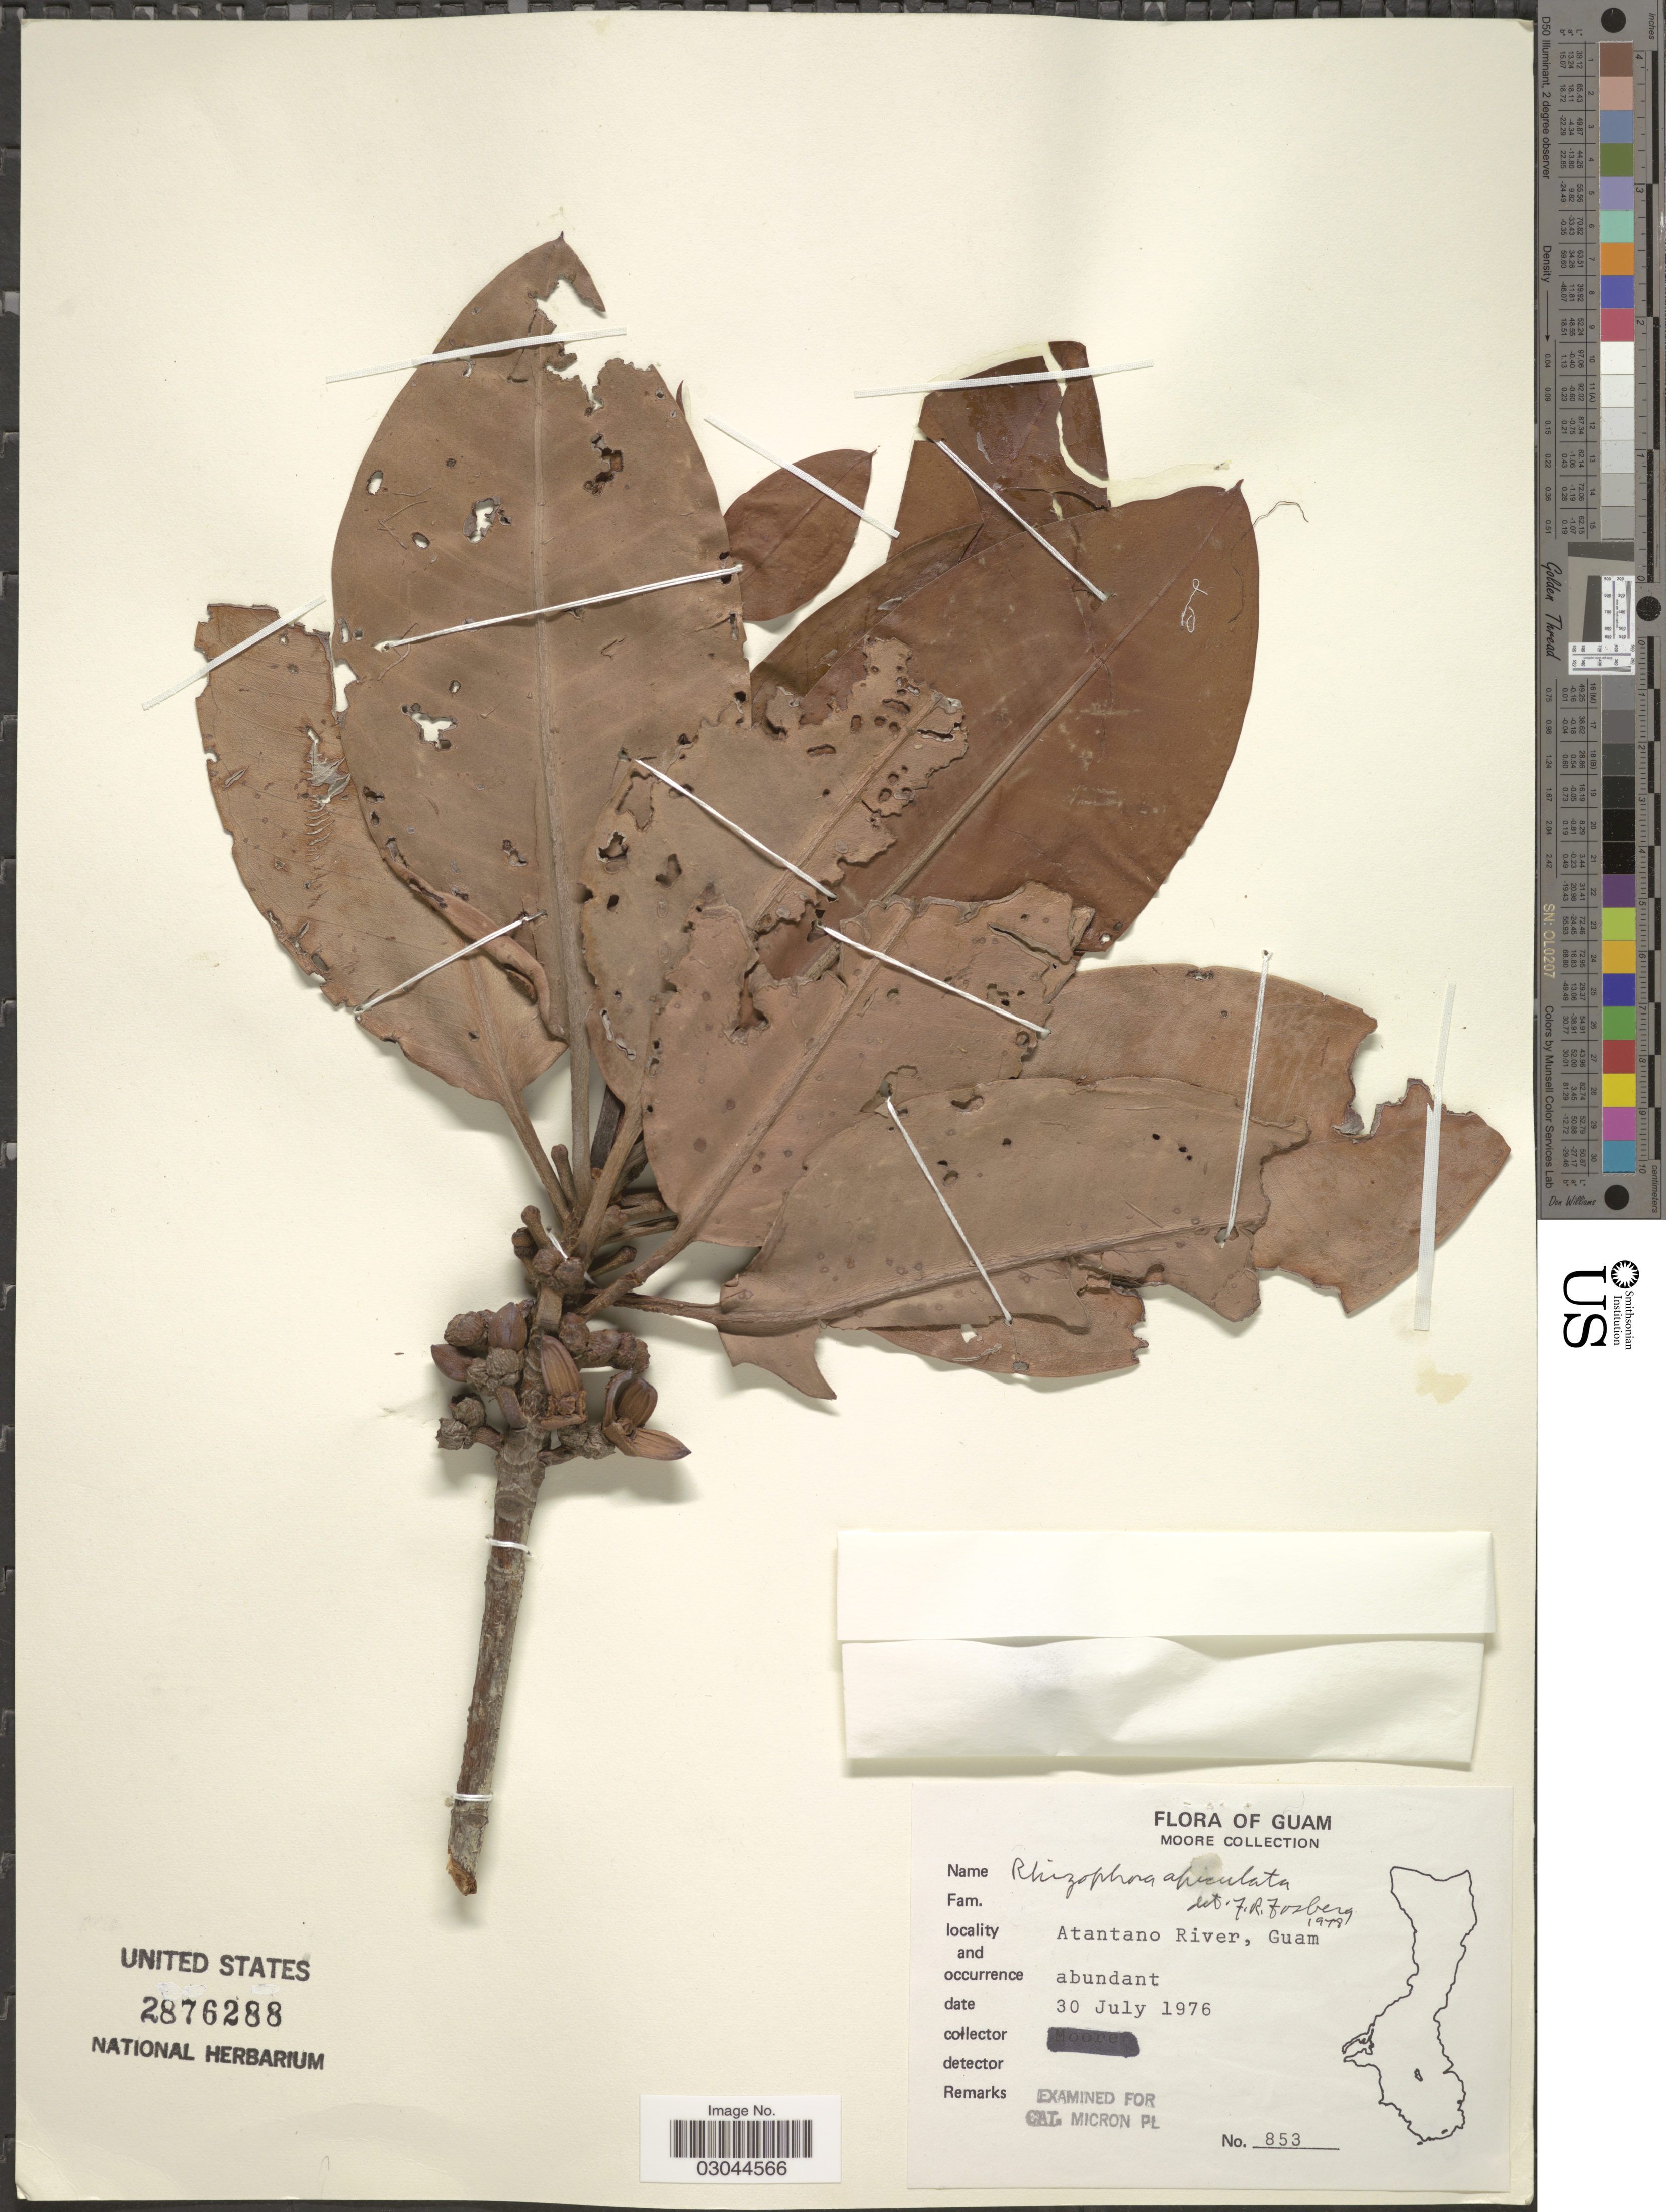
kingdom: Plantae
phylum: Tracheophyta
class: Magnoliopsida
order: Malpighiales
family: Rhizophoraceae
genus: Rhizophora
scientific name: Rhizophora apiculata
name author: Blume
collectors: -. Moore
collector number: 853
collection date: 1976-07-30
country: Guam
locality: Atantano River.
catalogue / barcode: US 2876288